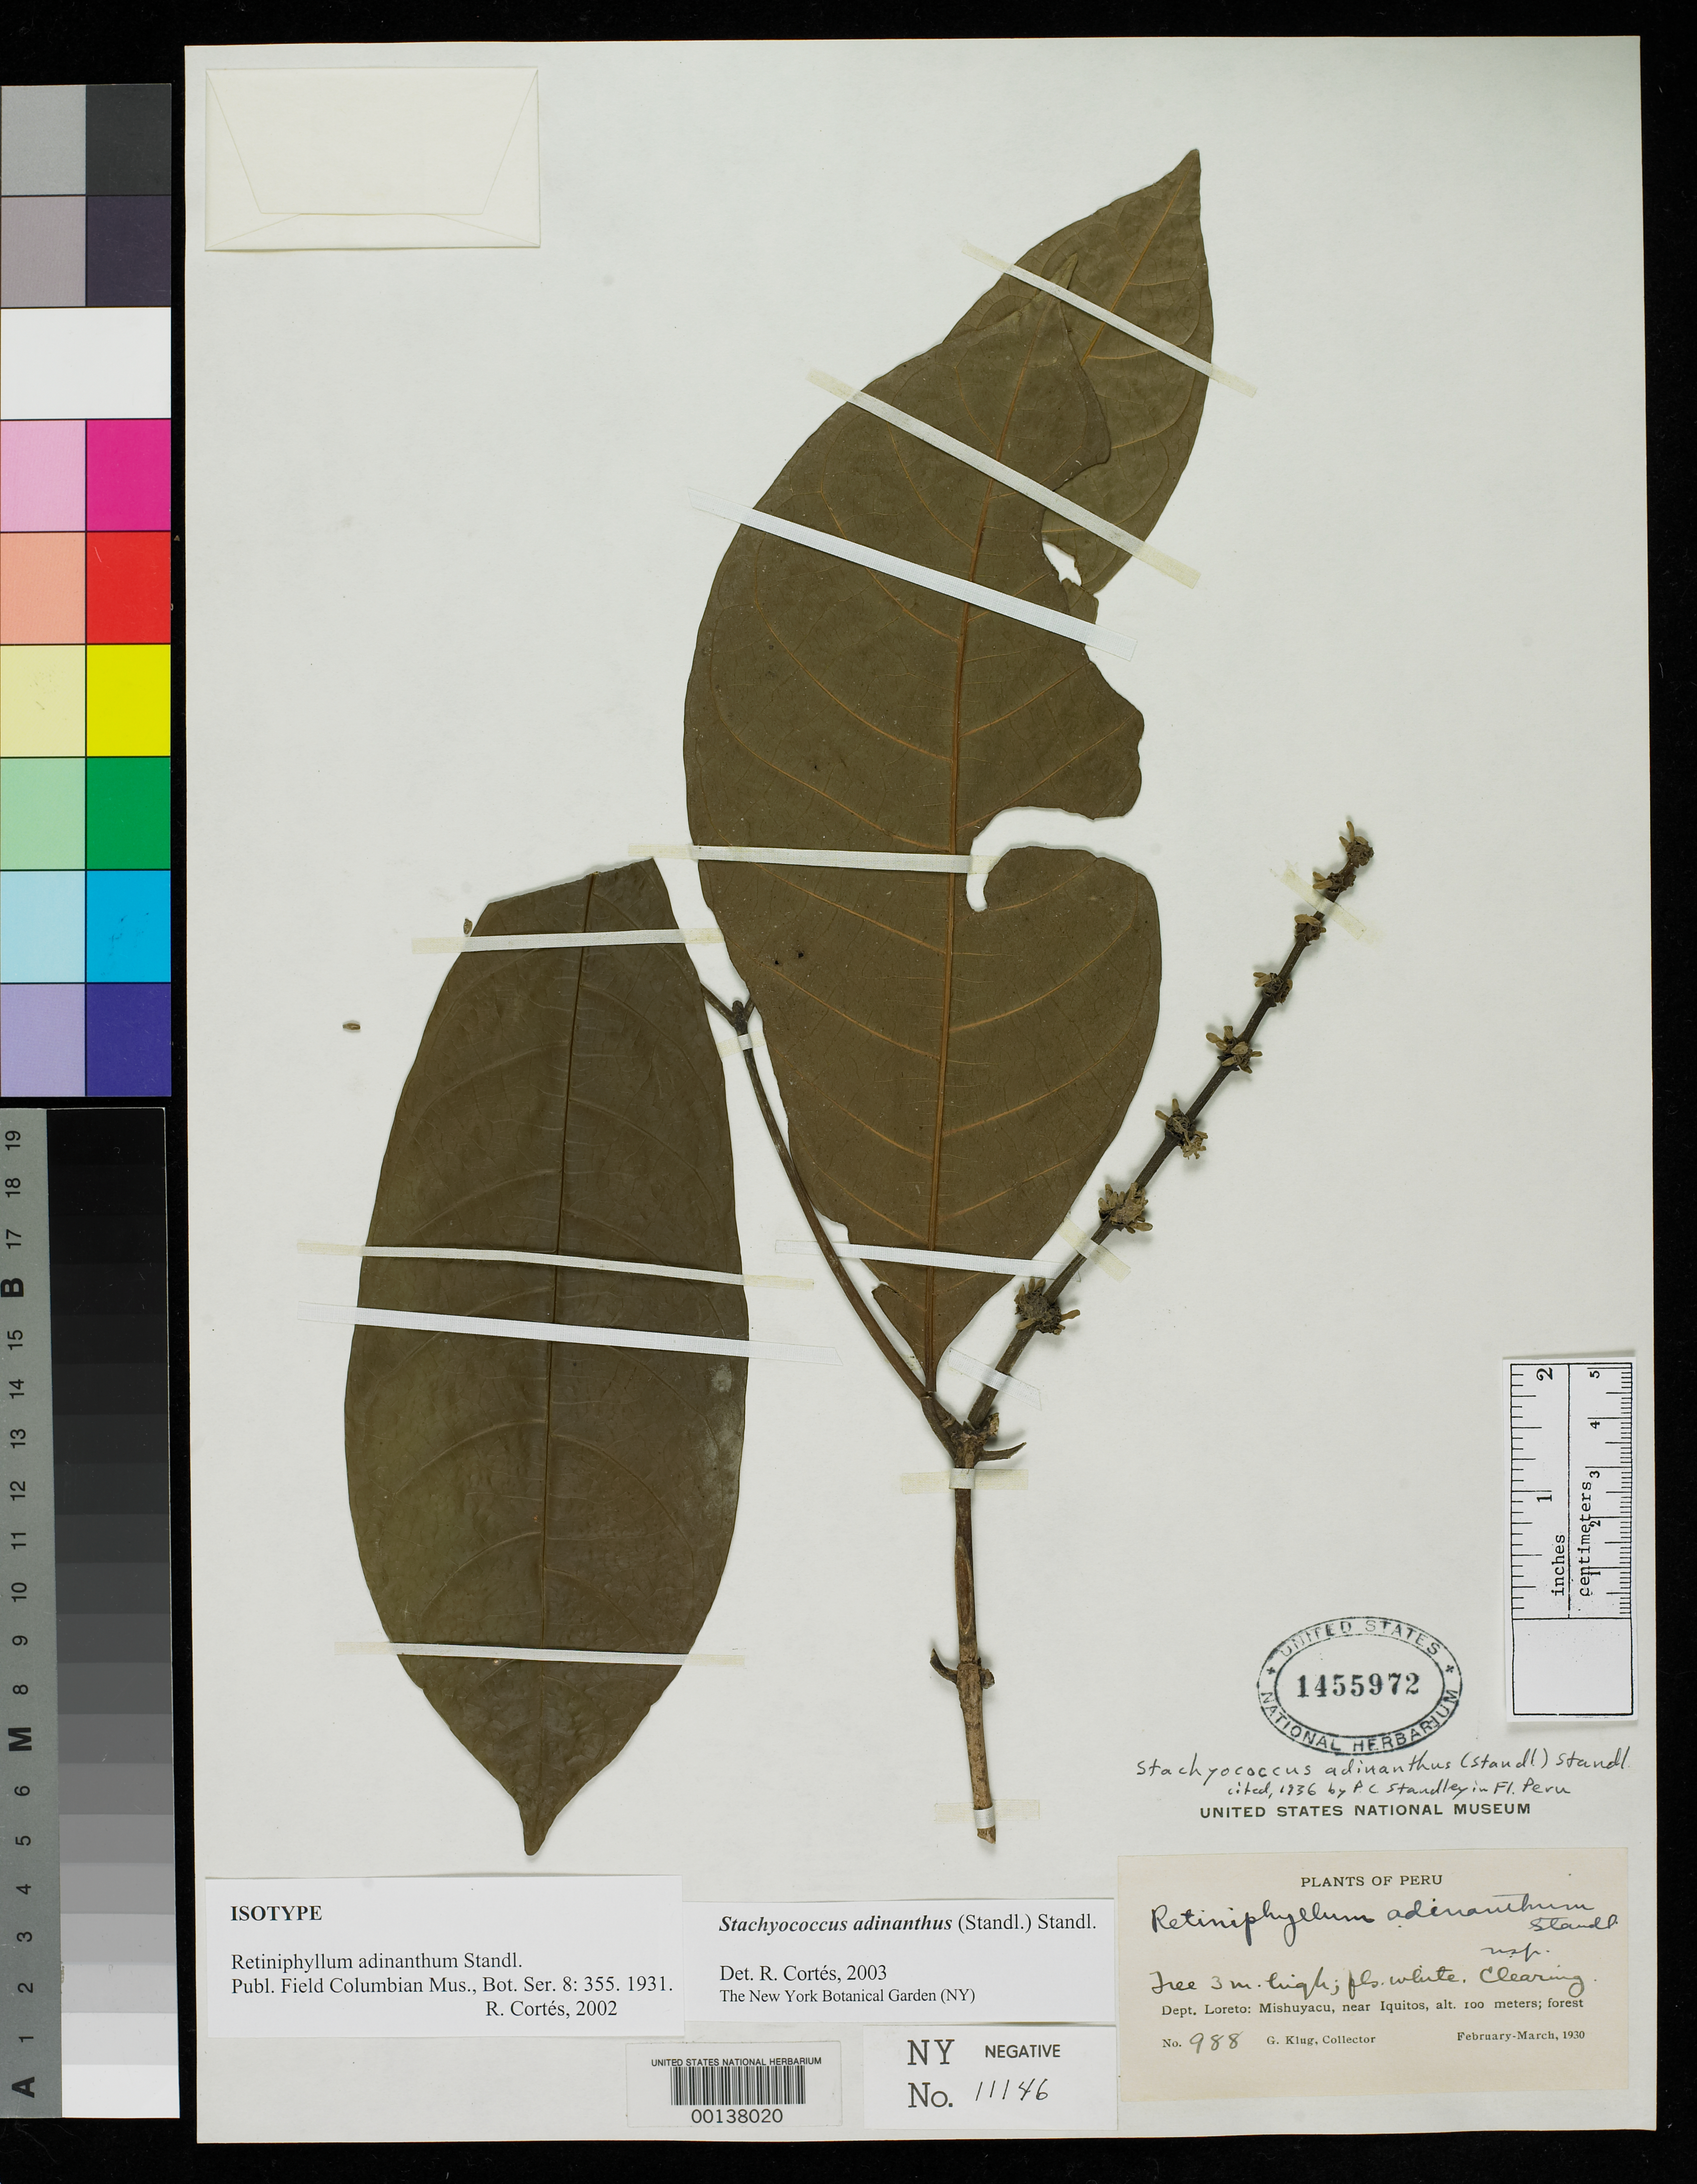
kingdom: Plantae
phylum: Tracheophyta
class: Magnoliopsida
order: Gentianales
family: Rubiaceae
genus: Retiniphyllum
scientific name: Retiniphyllum adinanthum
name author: Standl.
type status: Isotype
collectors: G. Klug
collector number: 988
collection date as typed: Feb 1930 to -- Mar 1930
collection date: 1930-02/1930-03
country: Peru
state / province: Loreto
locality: Mishuyacu, near Iquitos.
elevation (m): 100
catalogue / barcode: US 1455972